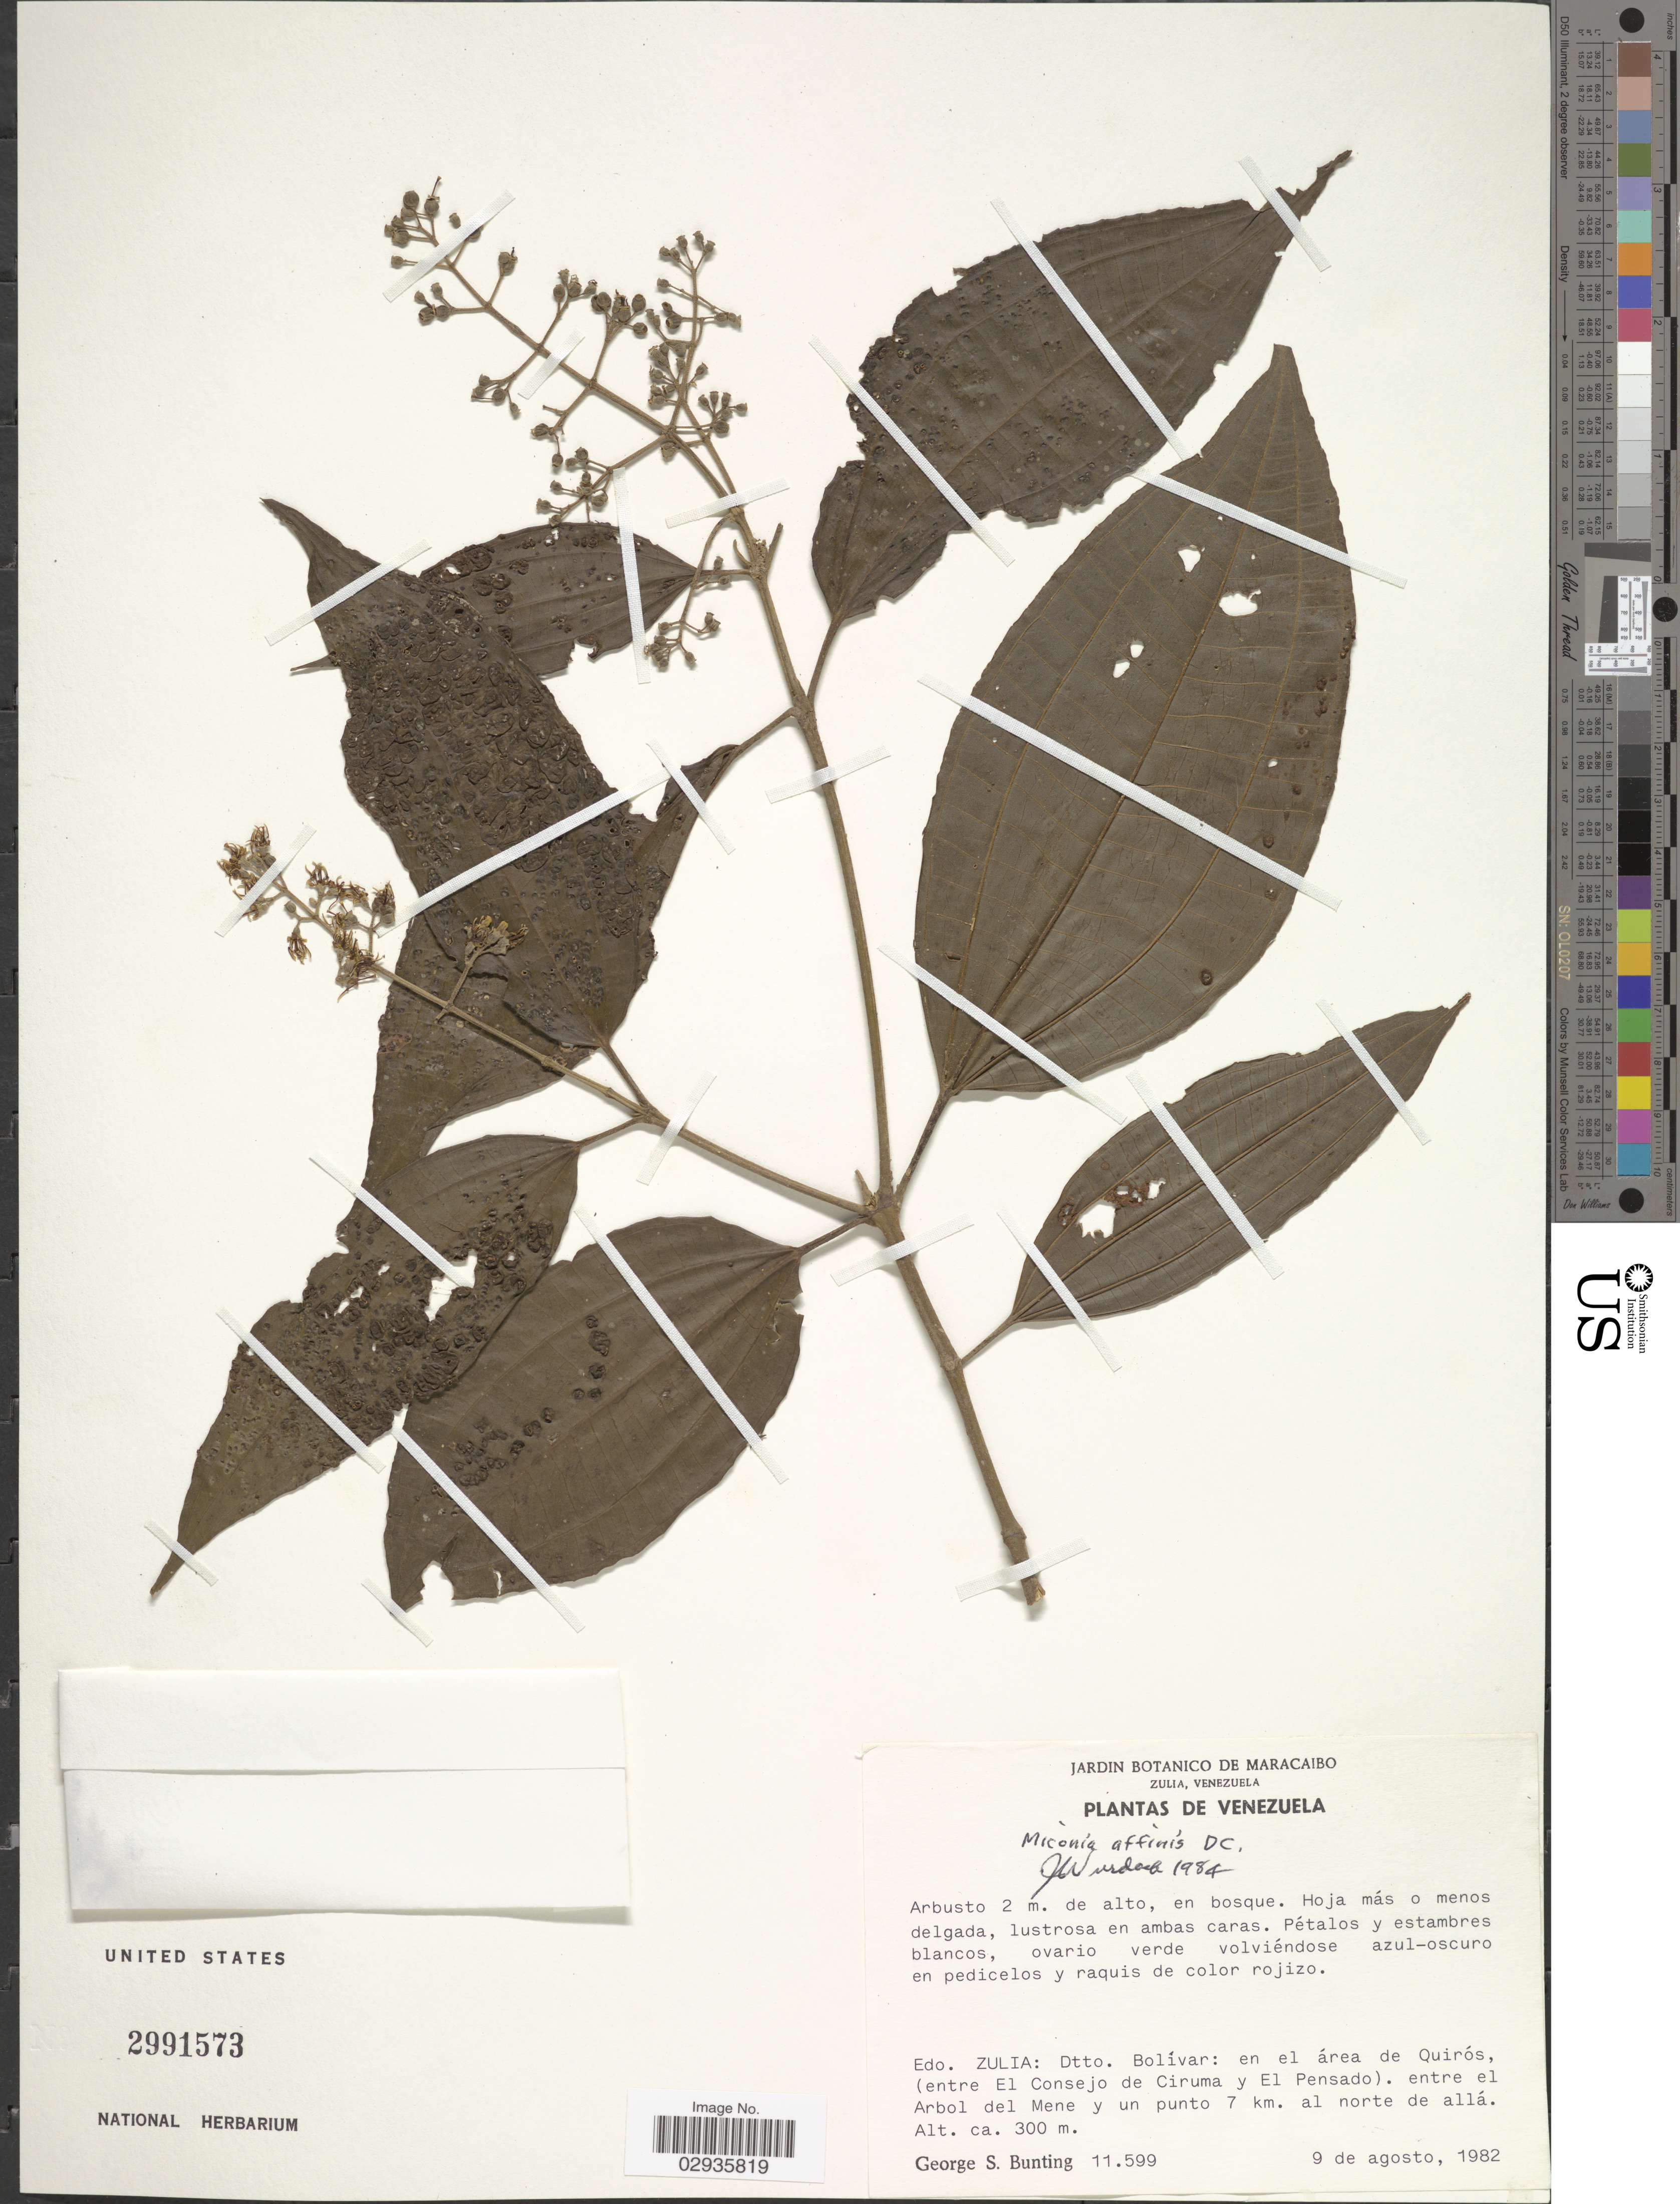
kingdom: Plantae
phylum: Tracheophyta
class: Magnoliopsida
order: Myrtales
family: Melastomataceae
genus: Miconia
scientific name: Miconia affinis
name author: DC.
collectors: G. S. Bunting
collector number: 11599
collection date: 1982-08-09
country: Venezuela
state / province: Zulia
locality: Dtto. Bolívar: en el área de Quirós, (entre El Consejo de Ciruma y El Pensado). entre el Arbol del Mene y un punto 7 km. al norte de allá.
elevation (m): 300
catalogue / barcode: US 2991573